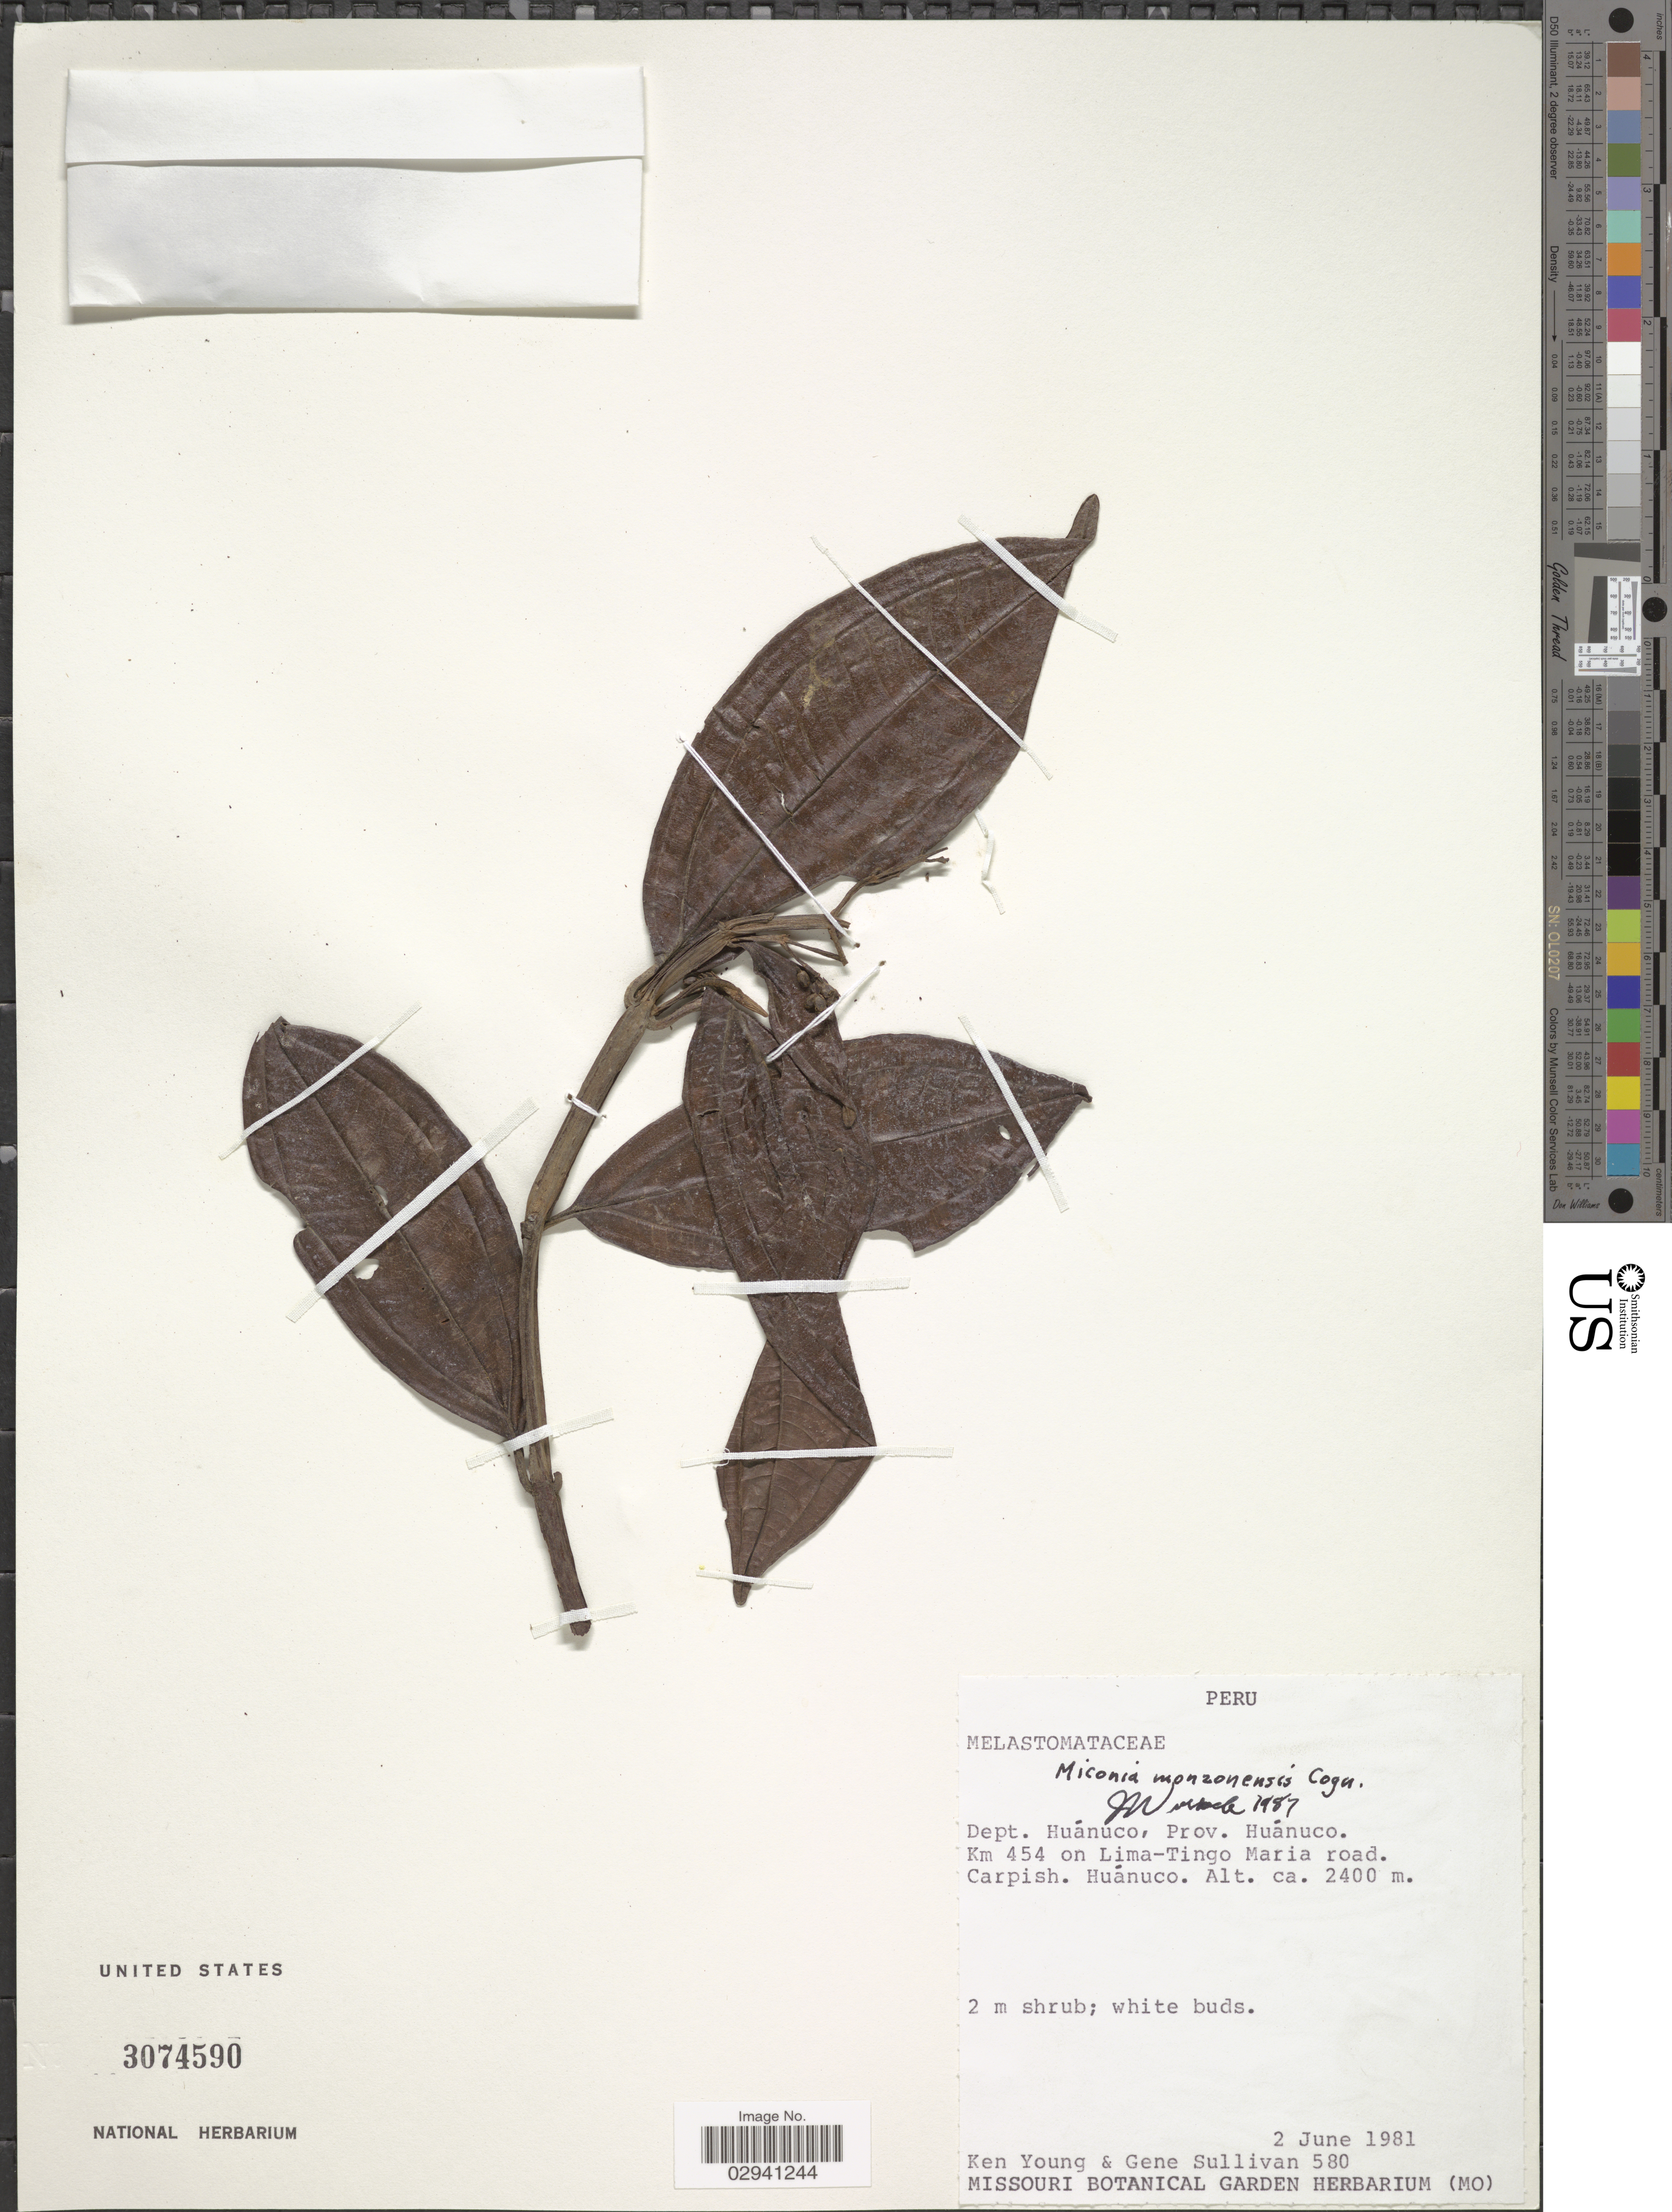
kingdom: Plantae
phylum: Tracheophyta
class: Magnoliopsida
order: Myrtales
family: Melastomataceae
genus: Miconia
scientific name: Miconia monzoniensis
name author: Cogn.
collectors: K. Young & G. Sullivan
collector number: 580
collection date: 1981-06-02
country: Peru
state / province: Huánuco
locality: Dept. Huánuco, Prov. Huánuco. Km 454 on Lima-Tingo Maria road. Carpish. Huánuco.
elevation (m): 2400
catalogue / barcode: US 3074590